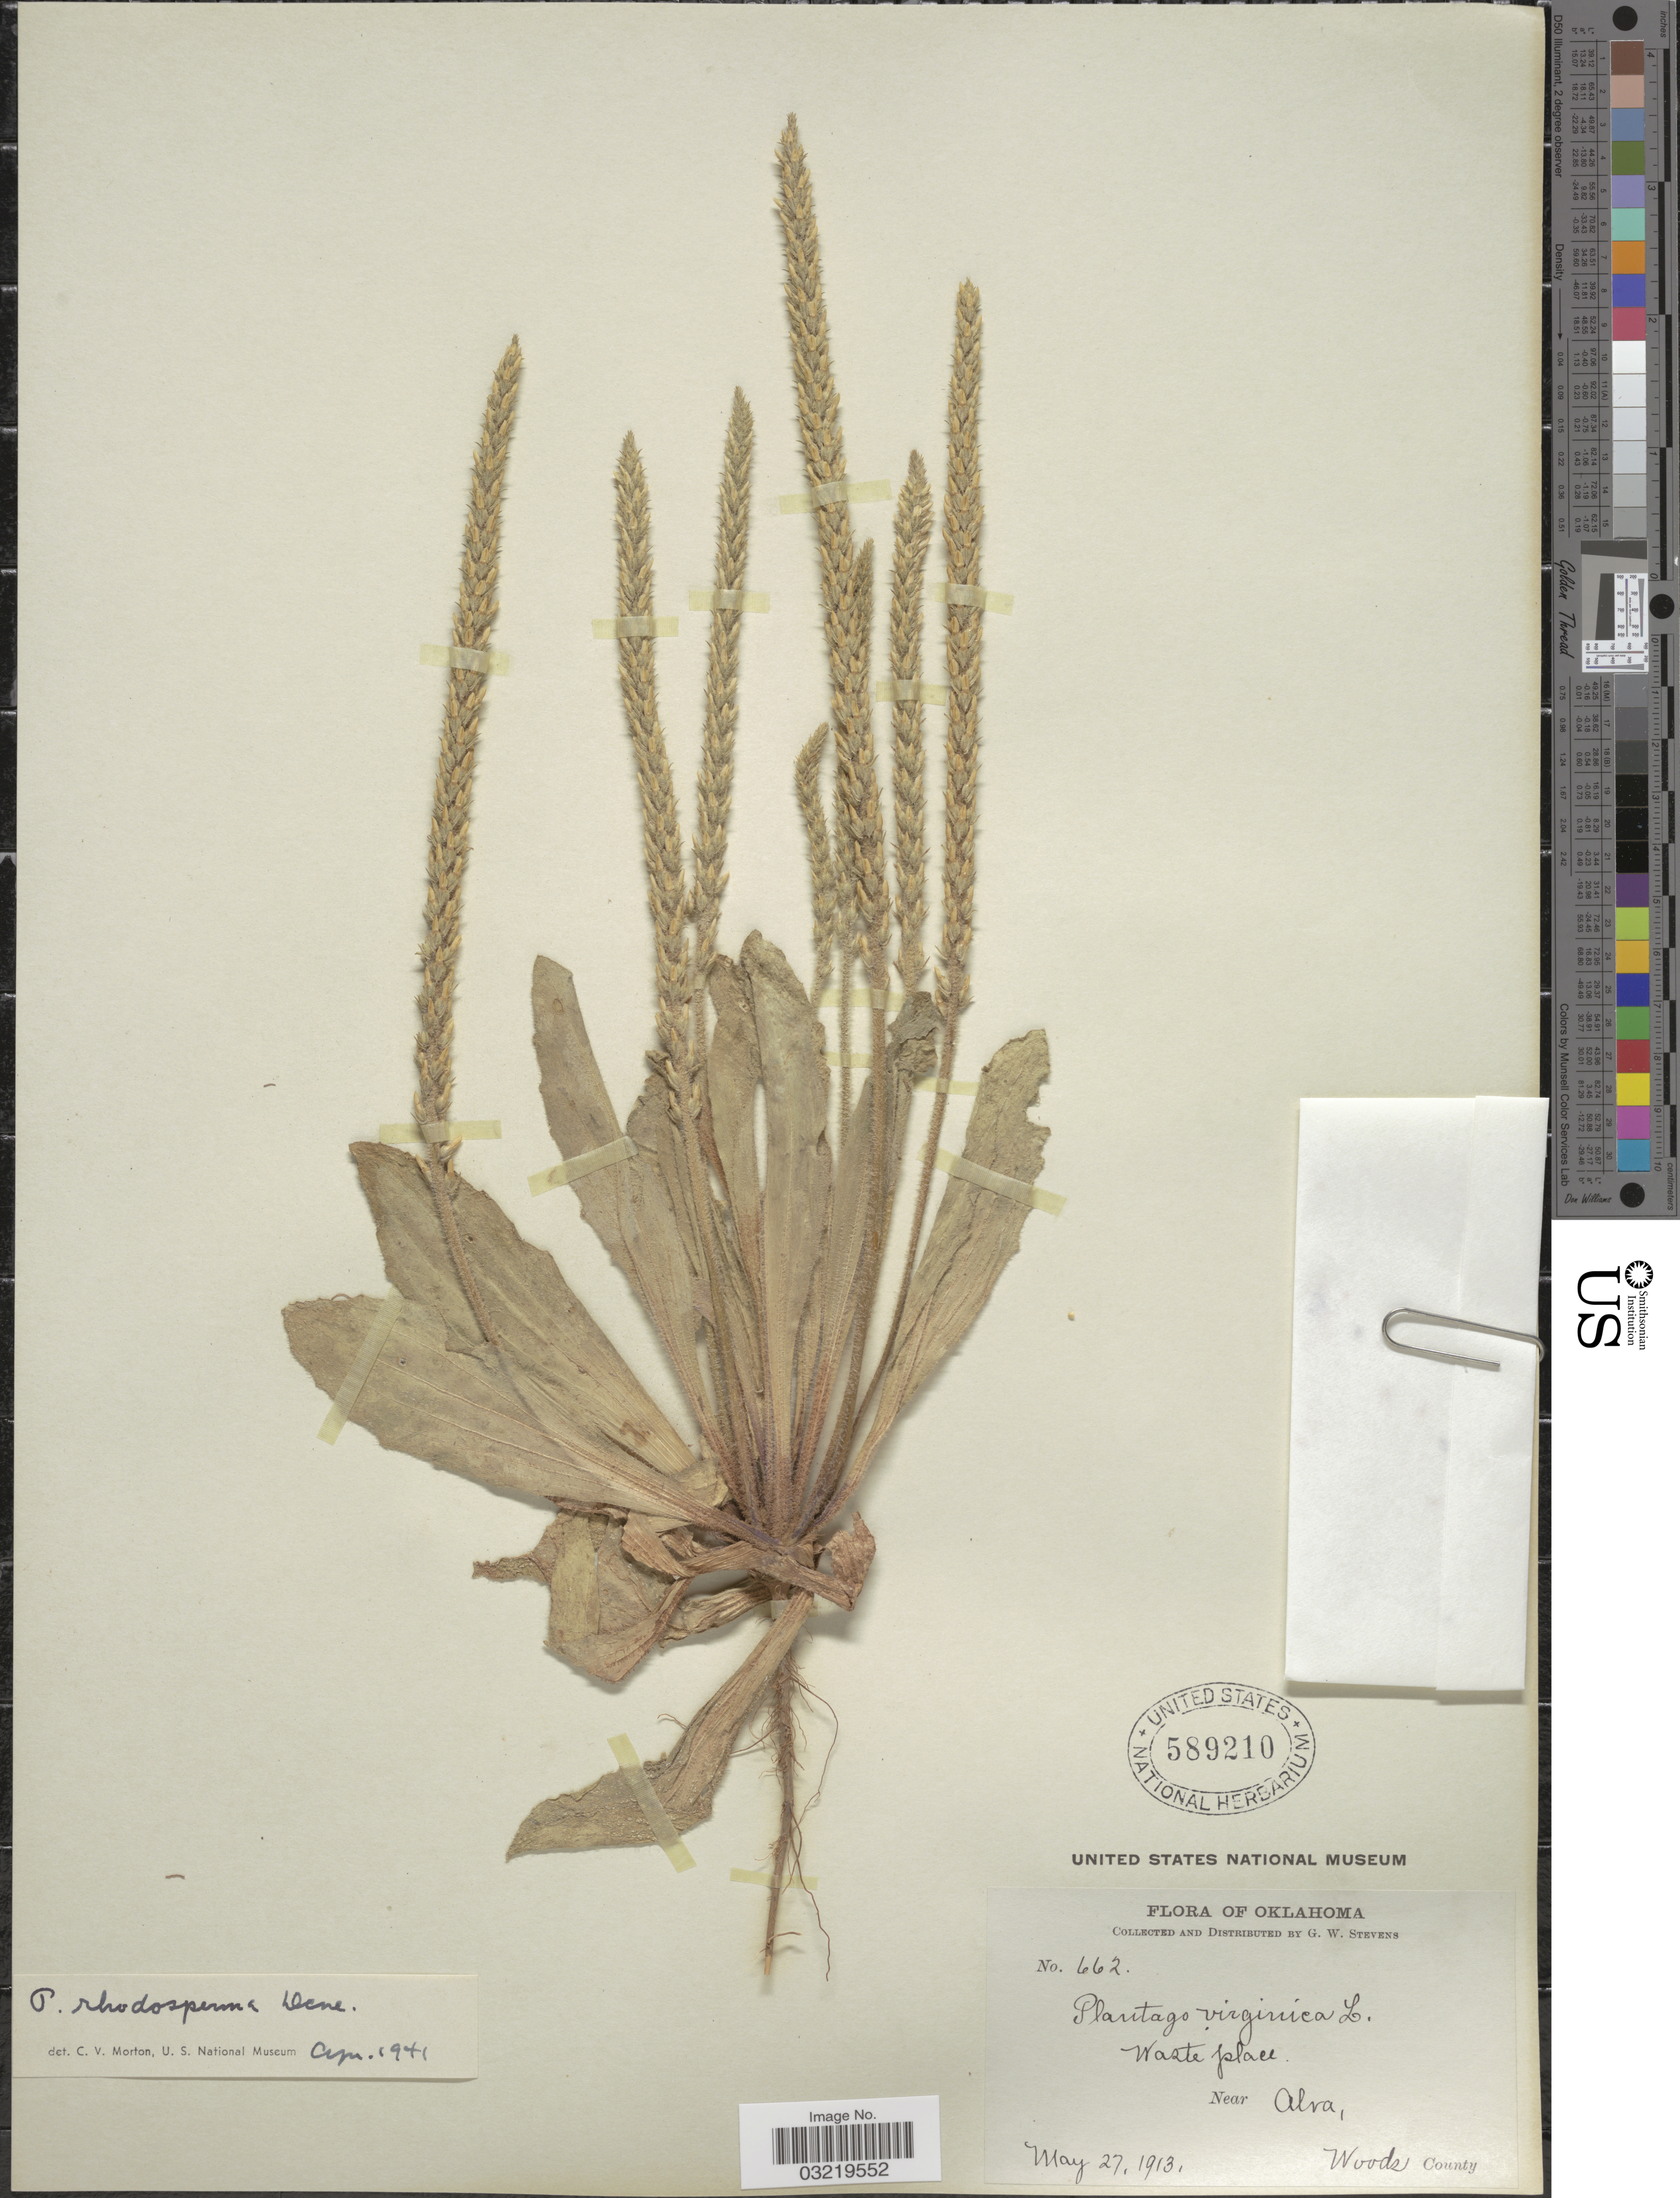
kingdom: Plantae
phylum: Tracheophyta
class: Magnoliopsida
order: Lamiales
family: Plantaginaceae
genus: Plantago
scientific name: Plantago rhodosperma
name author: Decne.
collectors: G. W. Stevens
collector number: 662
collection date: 1913-05-27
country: United States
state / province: Oklahoma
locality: Waste place near Alva, Woods County.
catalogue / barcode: US 589210